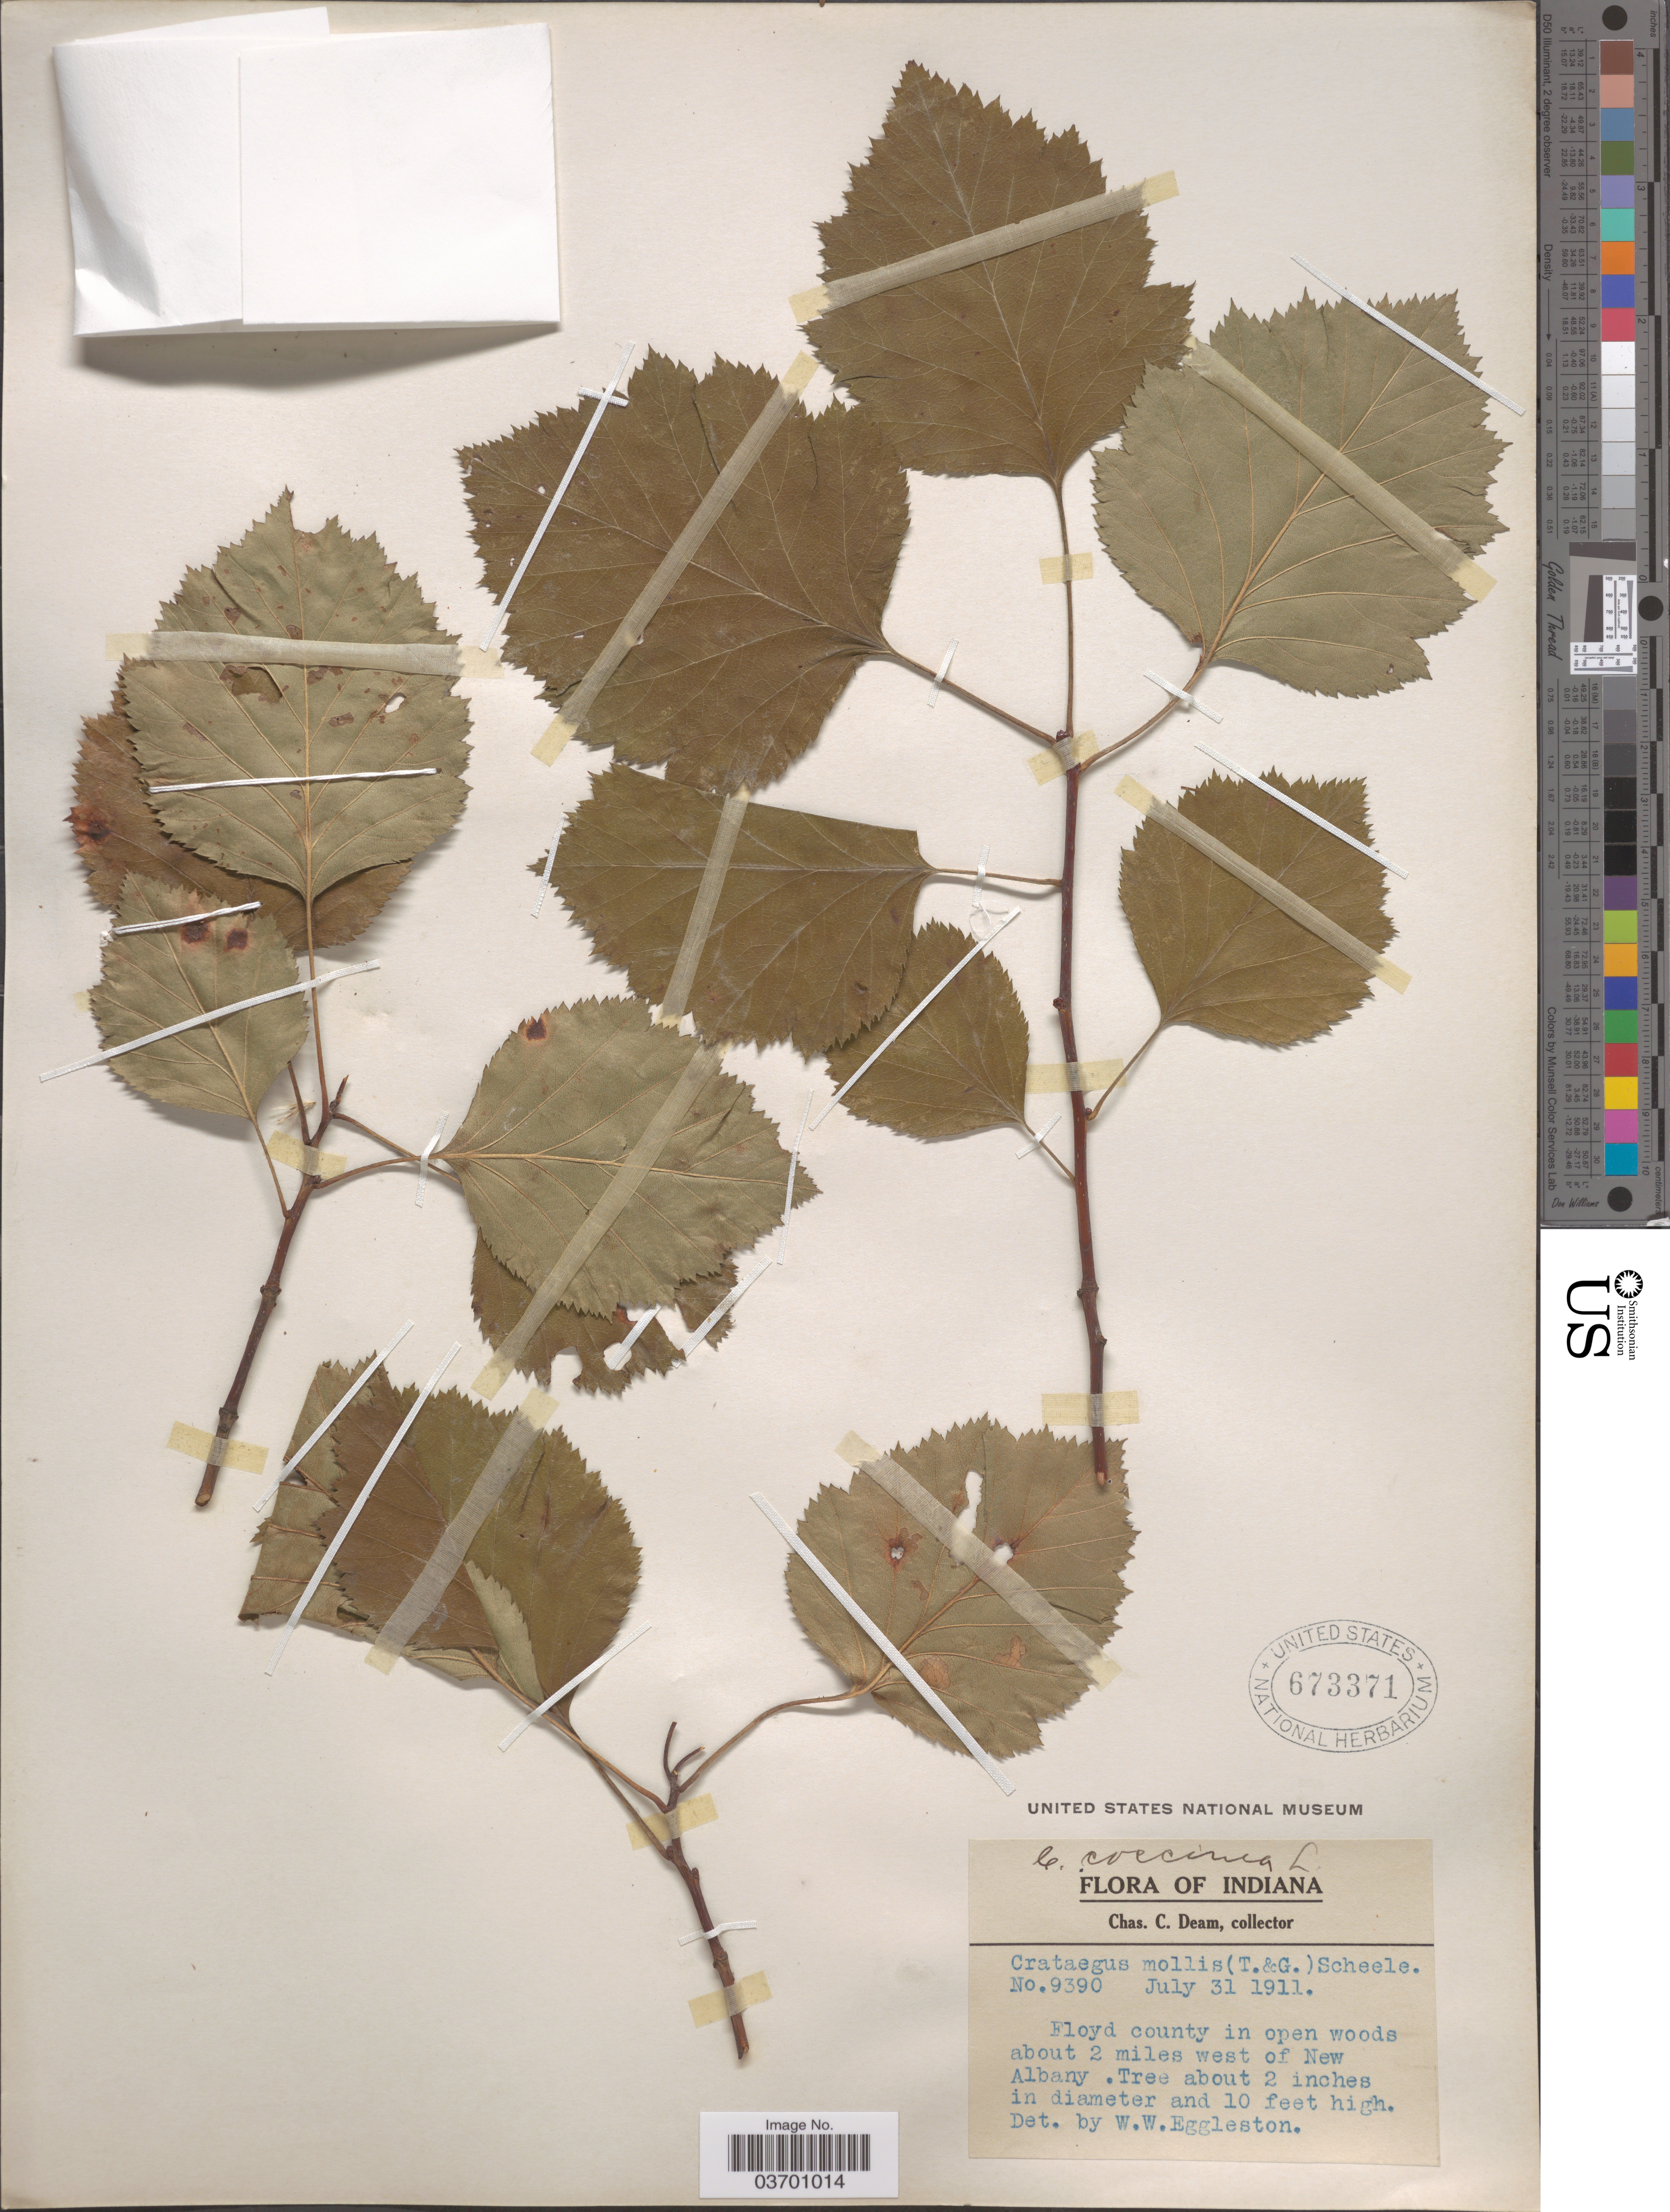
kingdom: Plantae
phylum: Tracheophyta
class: Magnoliopsida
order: Rosales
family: Rosaceae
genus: Crataegus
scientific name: Crataegus mollis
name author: (Torr. & A. Gray) Scheele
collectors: C. C. Deam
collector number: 9390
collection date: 1911-07-31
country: United States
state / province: Indiana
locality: Floyd county in open woods about 2 miles west of New Albany.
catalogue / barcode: US 673371